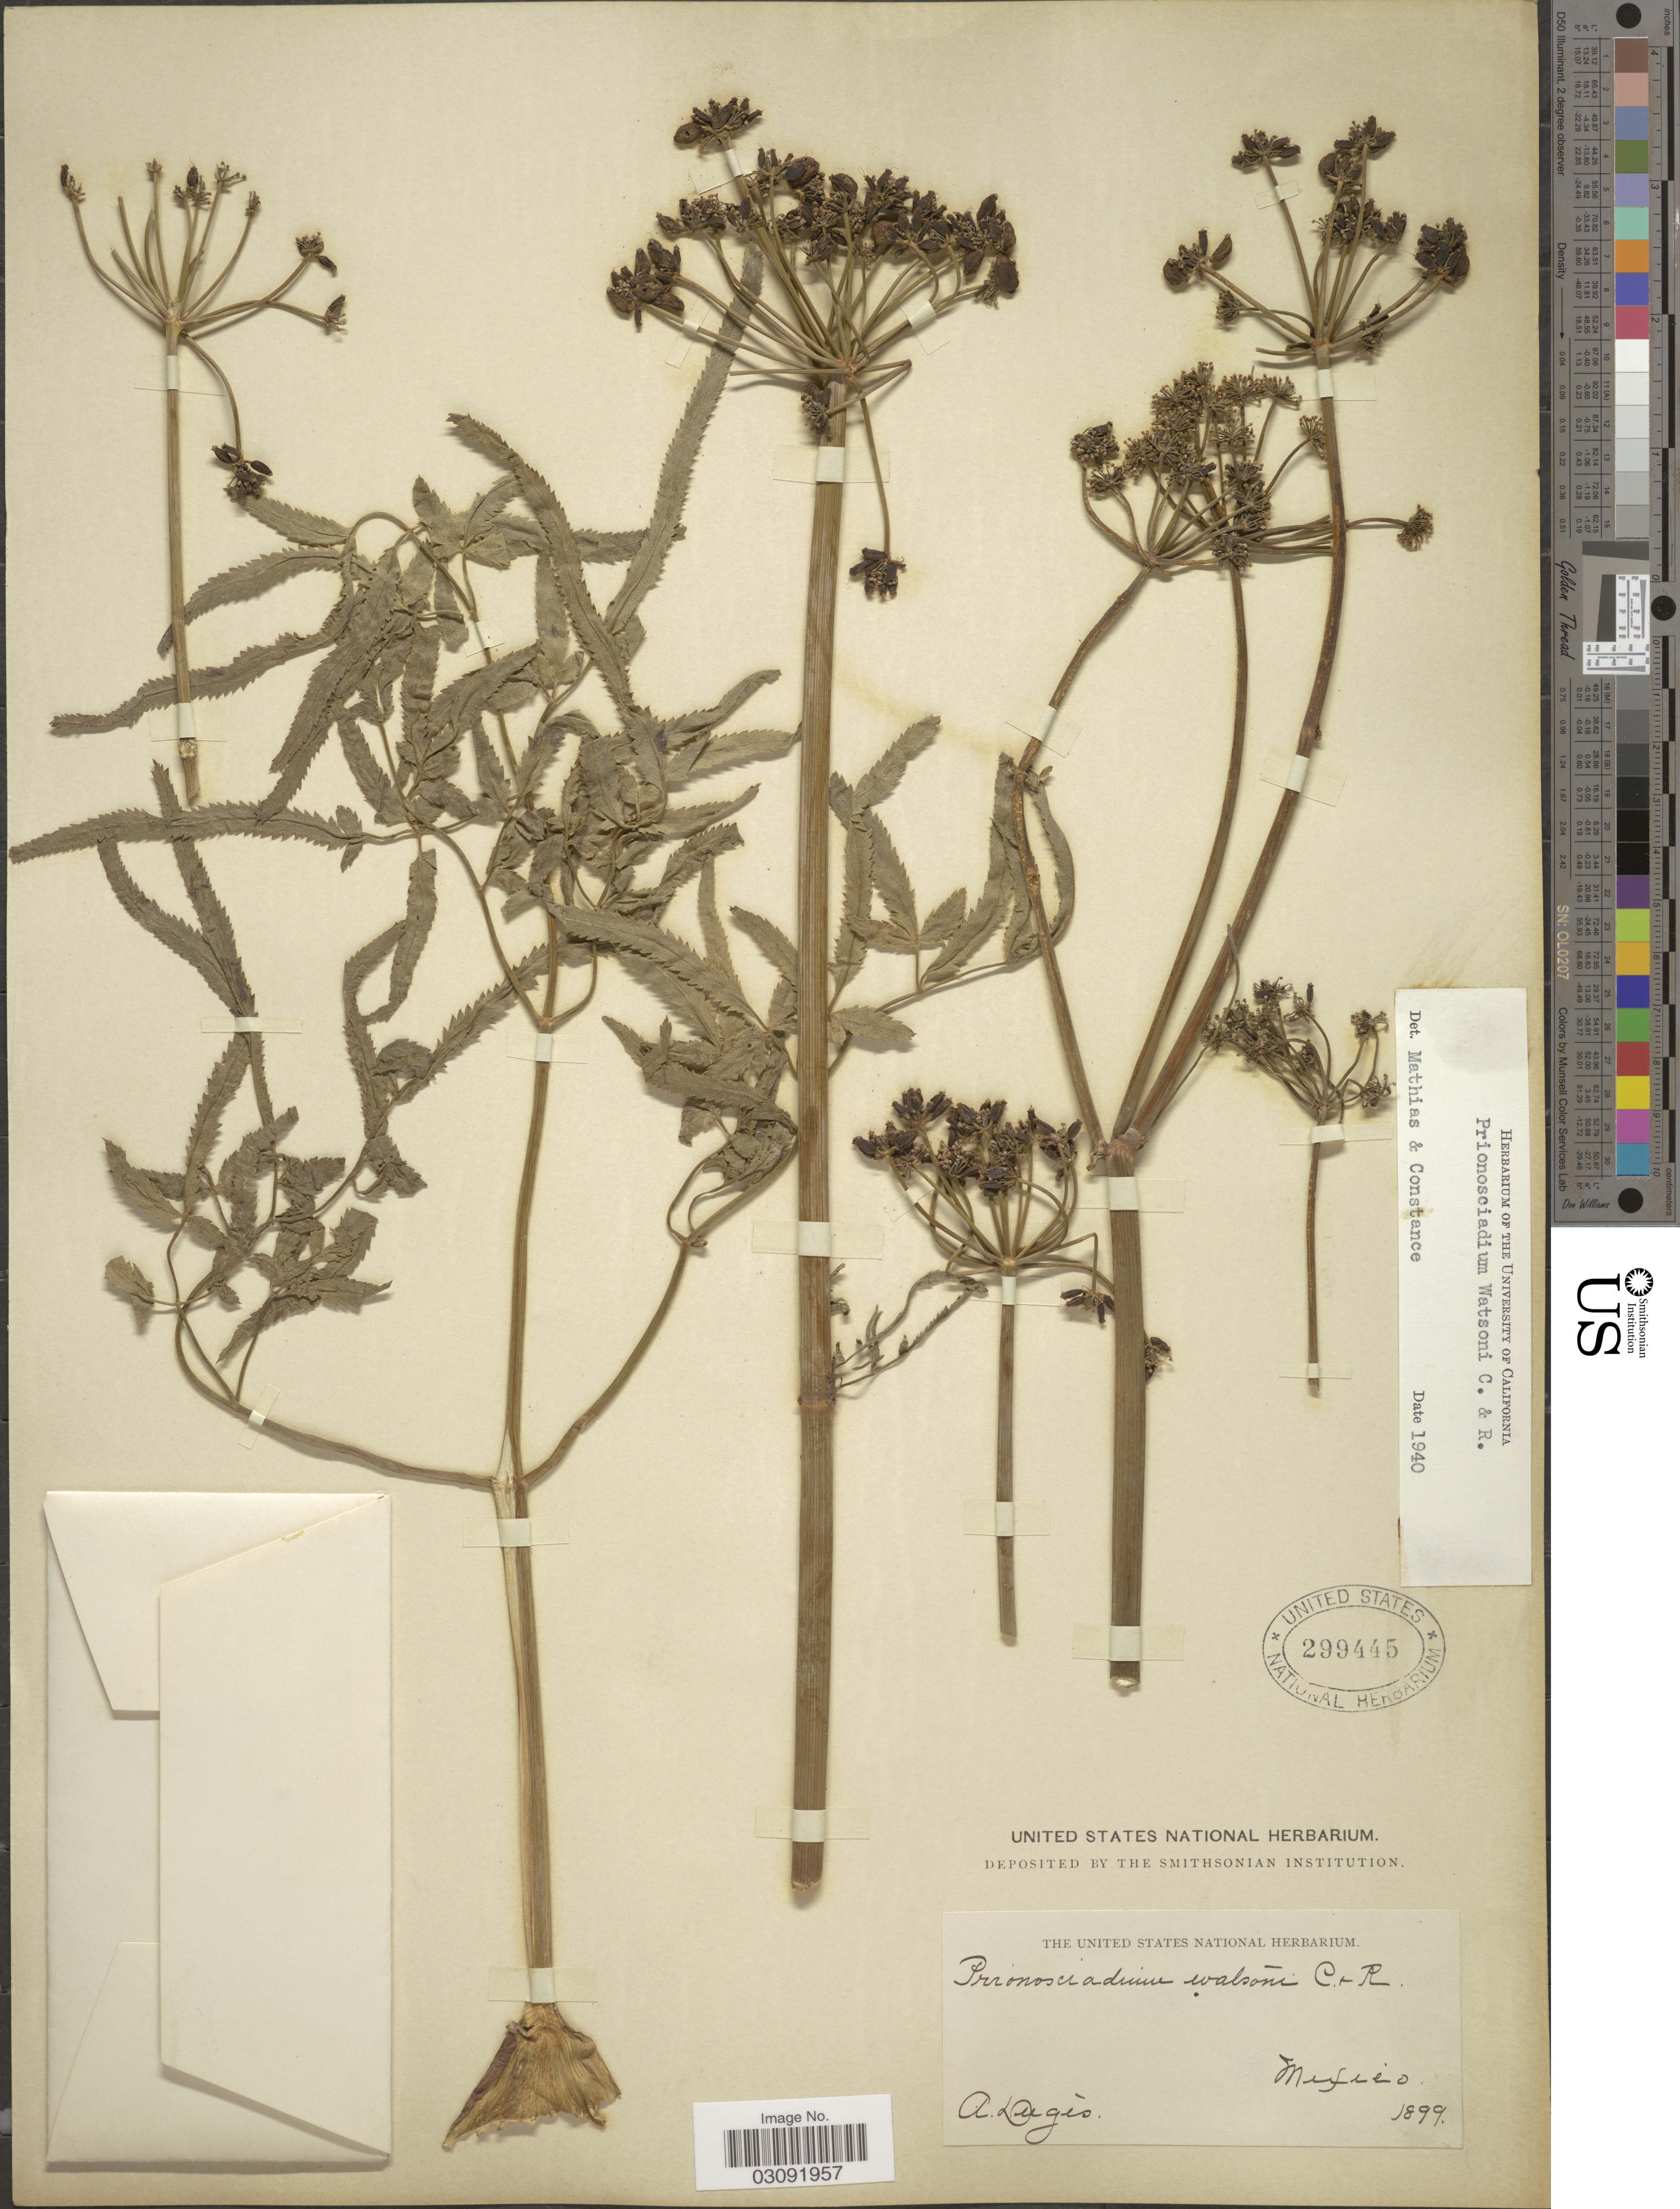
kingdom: Plantae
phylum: Tracheophyta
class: Magnoliopsida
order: Apiales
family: Apiaceae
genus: Prionosciadium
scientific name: Prionosciadium watsonii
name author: J.M. Coult. & Rose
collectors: A. Duges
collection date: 1899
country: Mexico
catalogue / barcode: US 299445